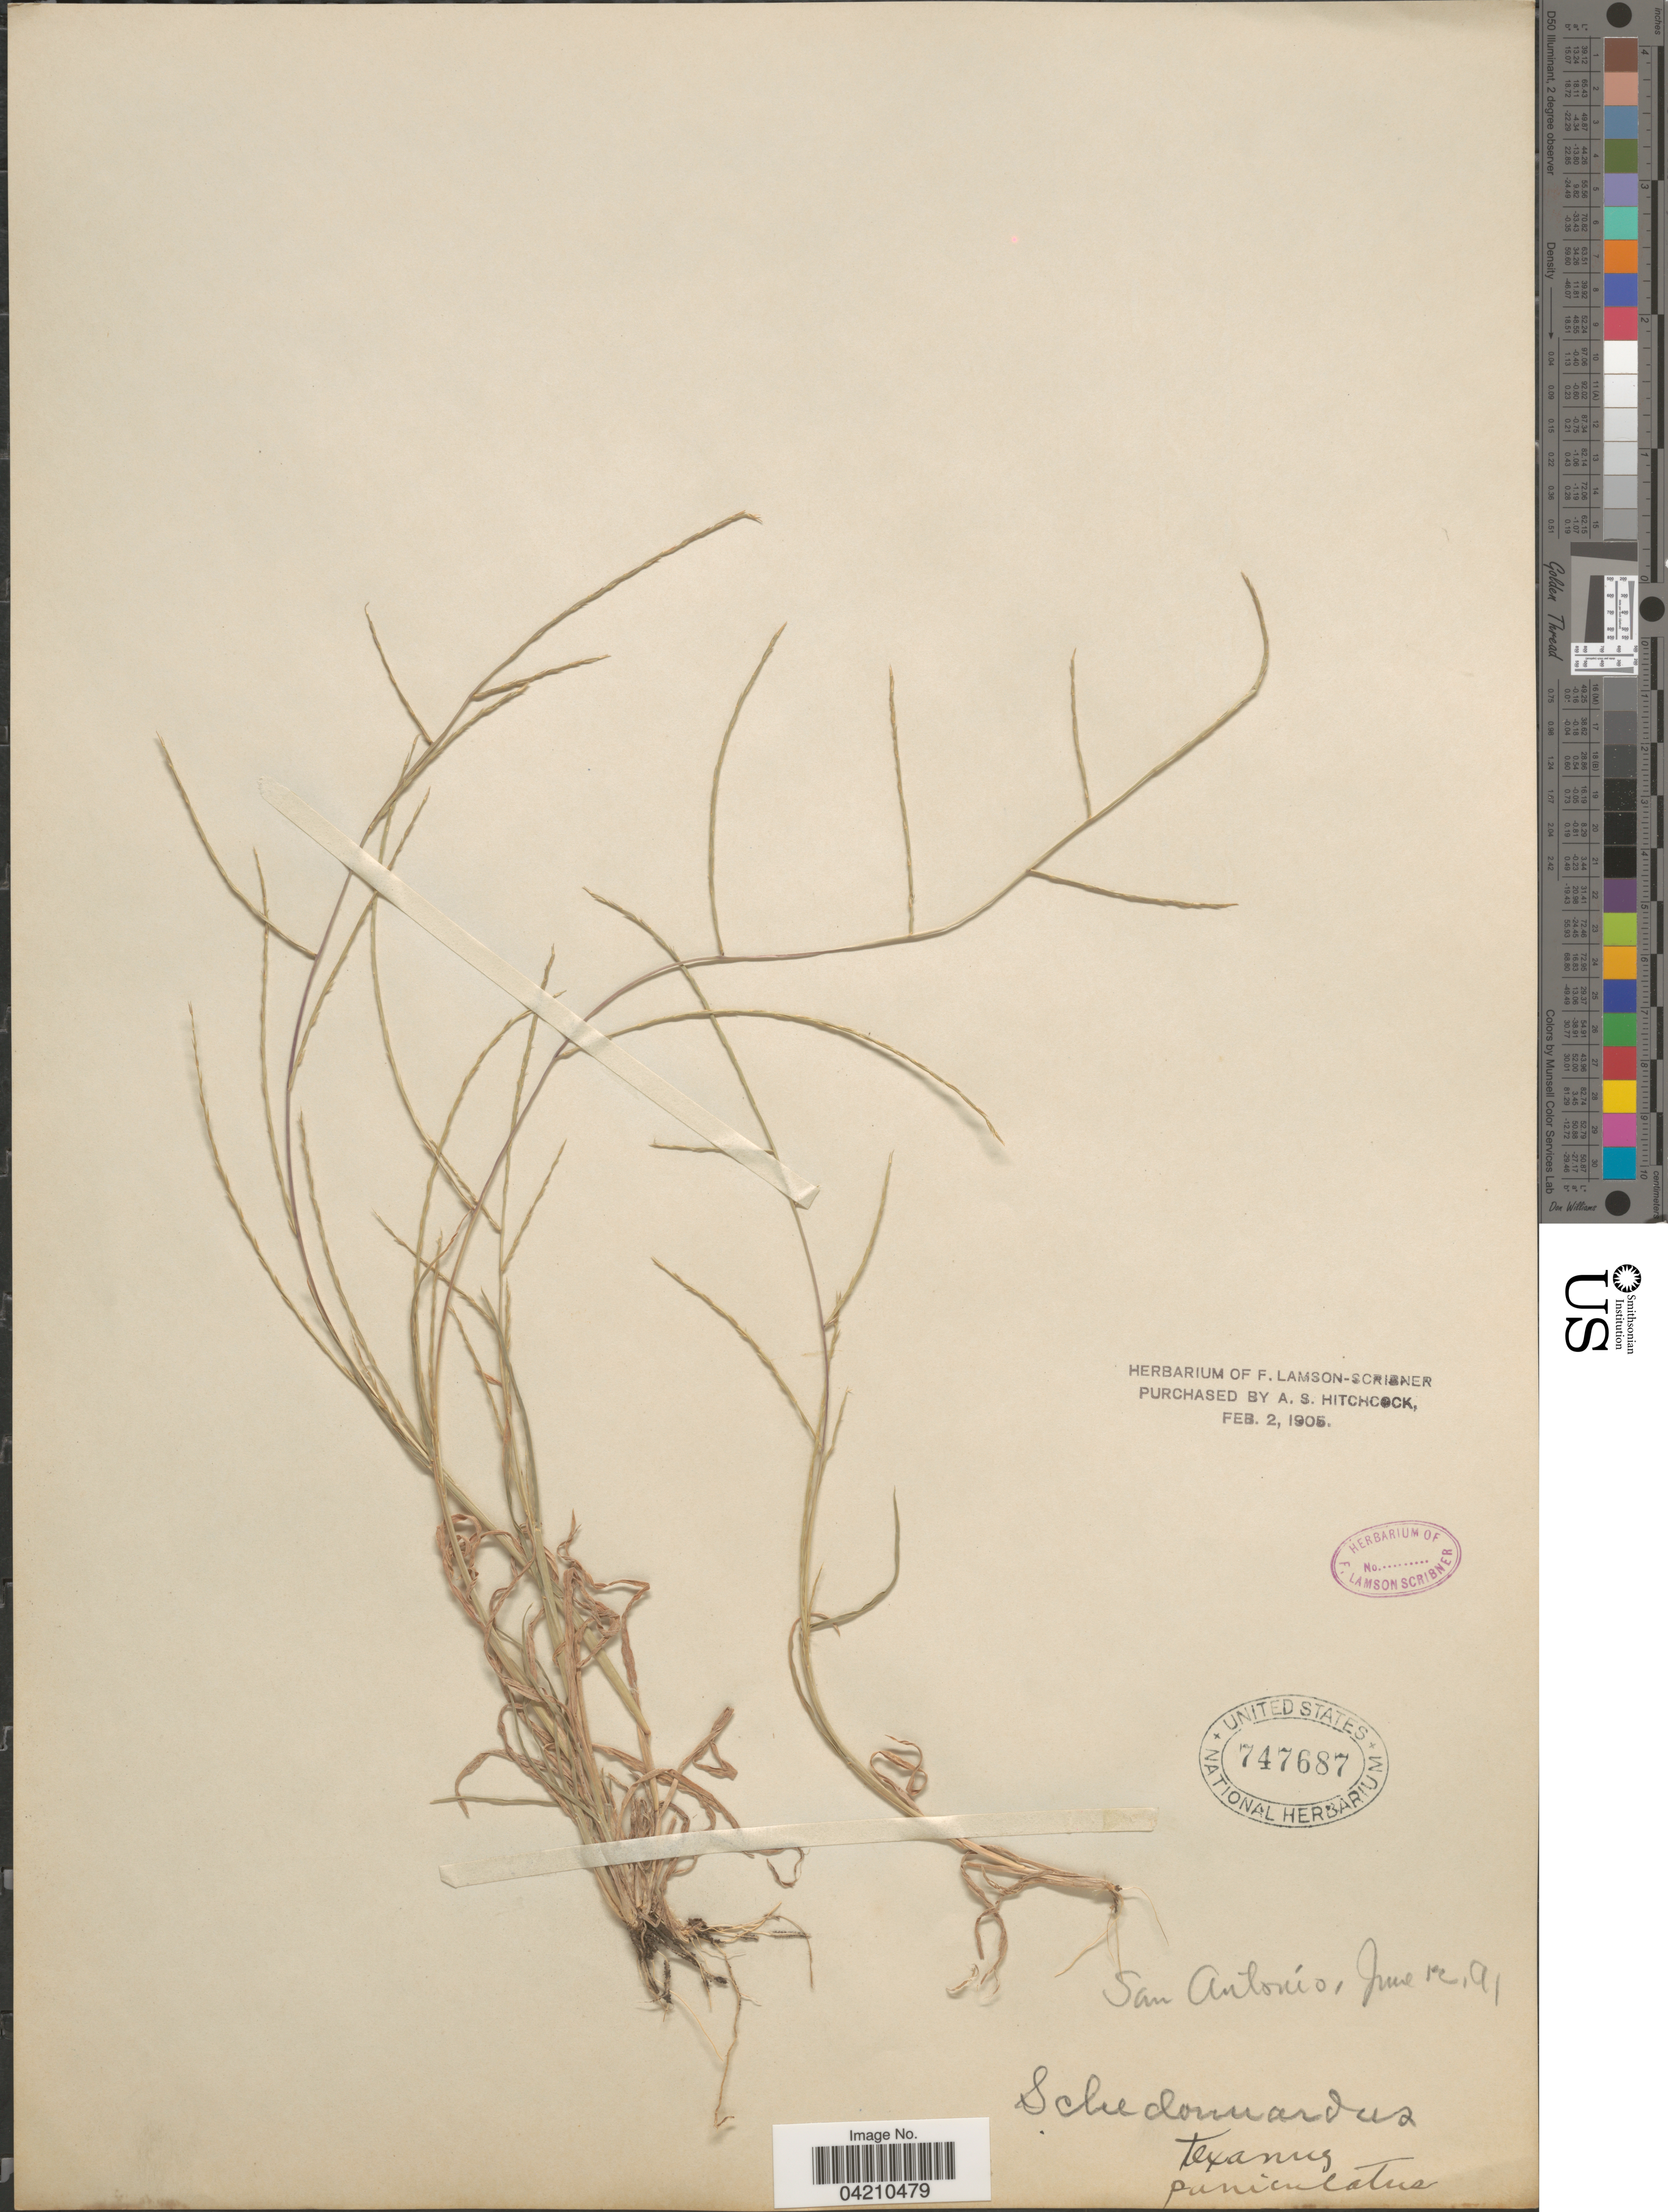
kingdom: Plantae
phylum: Tracheophyta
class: Liliopsida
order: Poales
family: Poaceae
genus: Muhlenbergia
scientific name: Muhlenbergia paniculata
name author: (Nutt.) Columbus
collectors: ex herb. F. Lamson Scribner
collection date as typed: Transcribed d/m/y: 12/6/91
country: United States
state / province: Texas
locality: San Antonio.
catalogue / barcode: US 747687